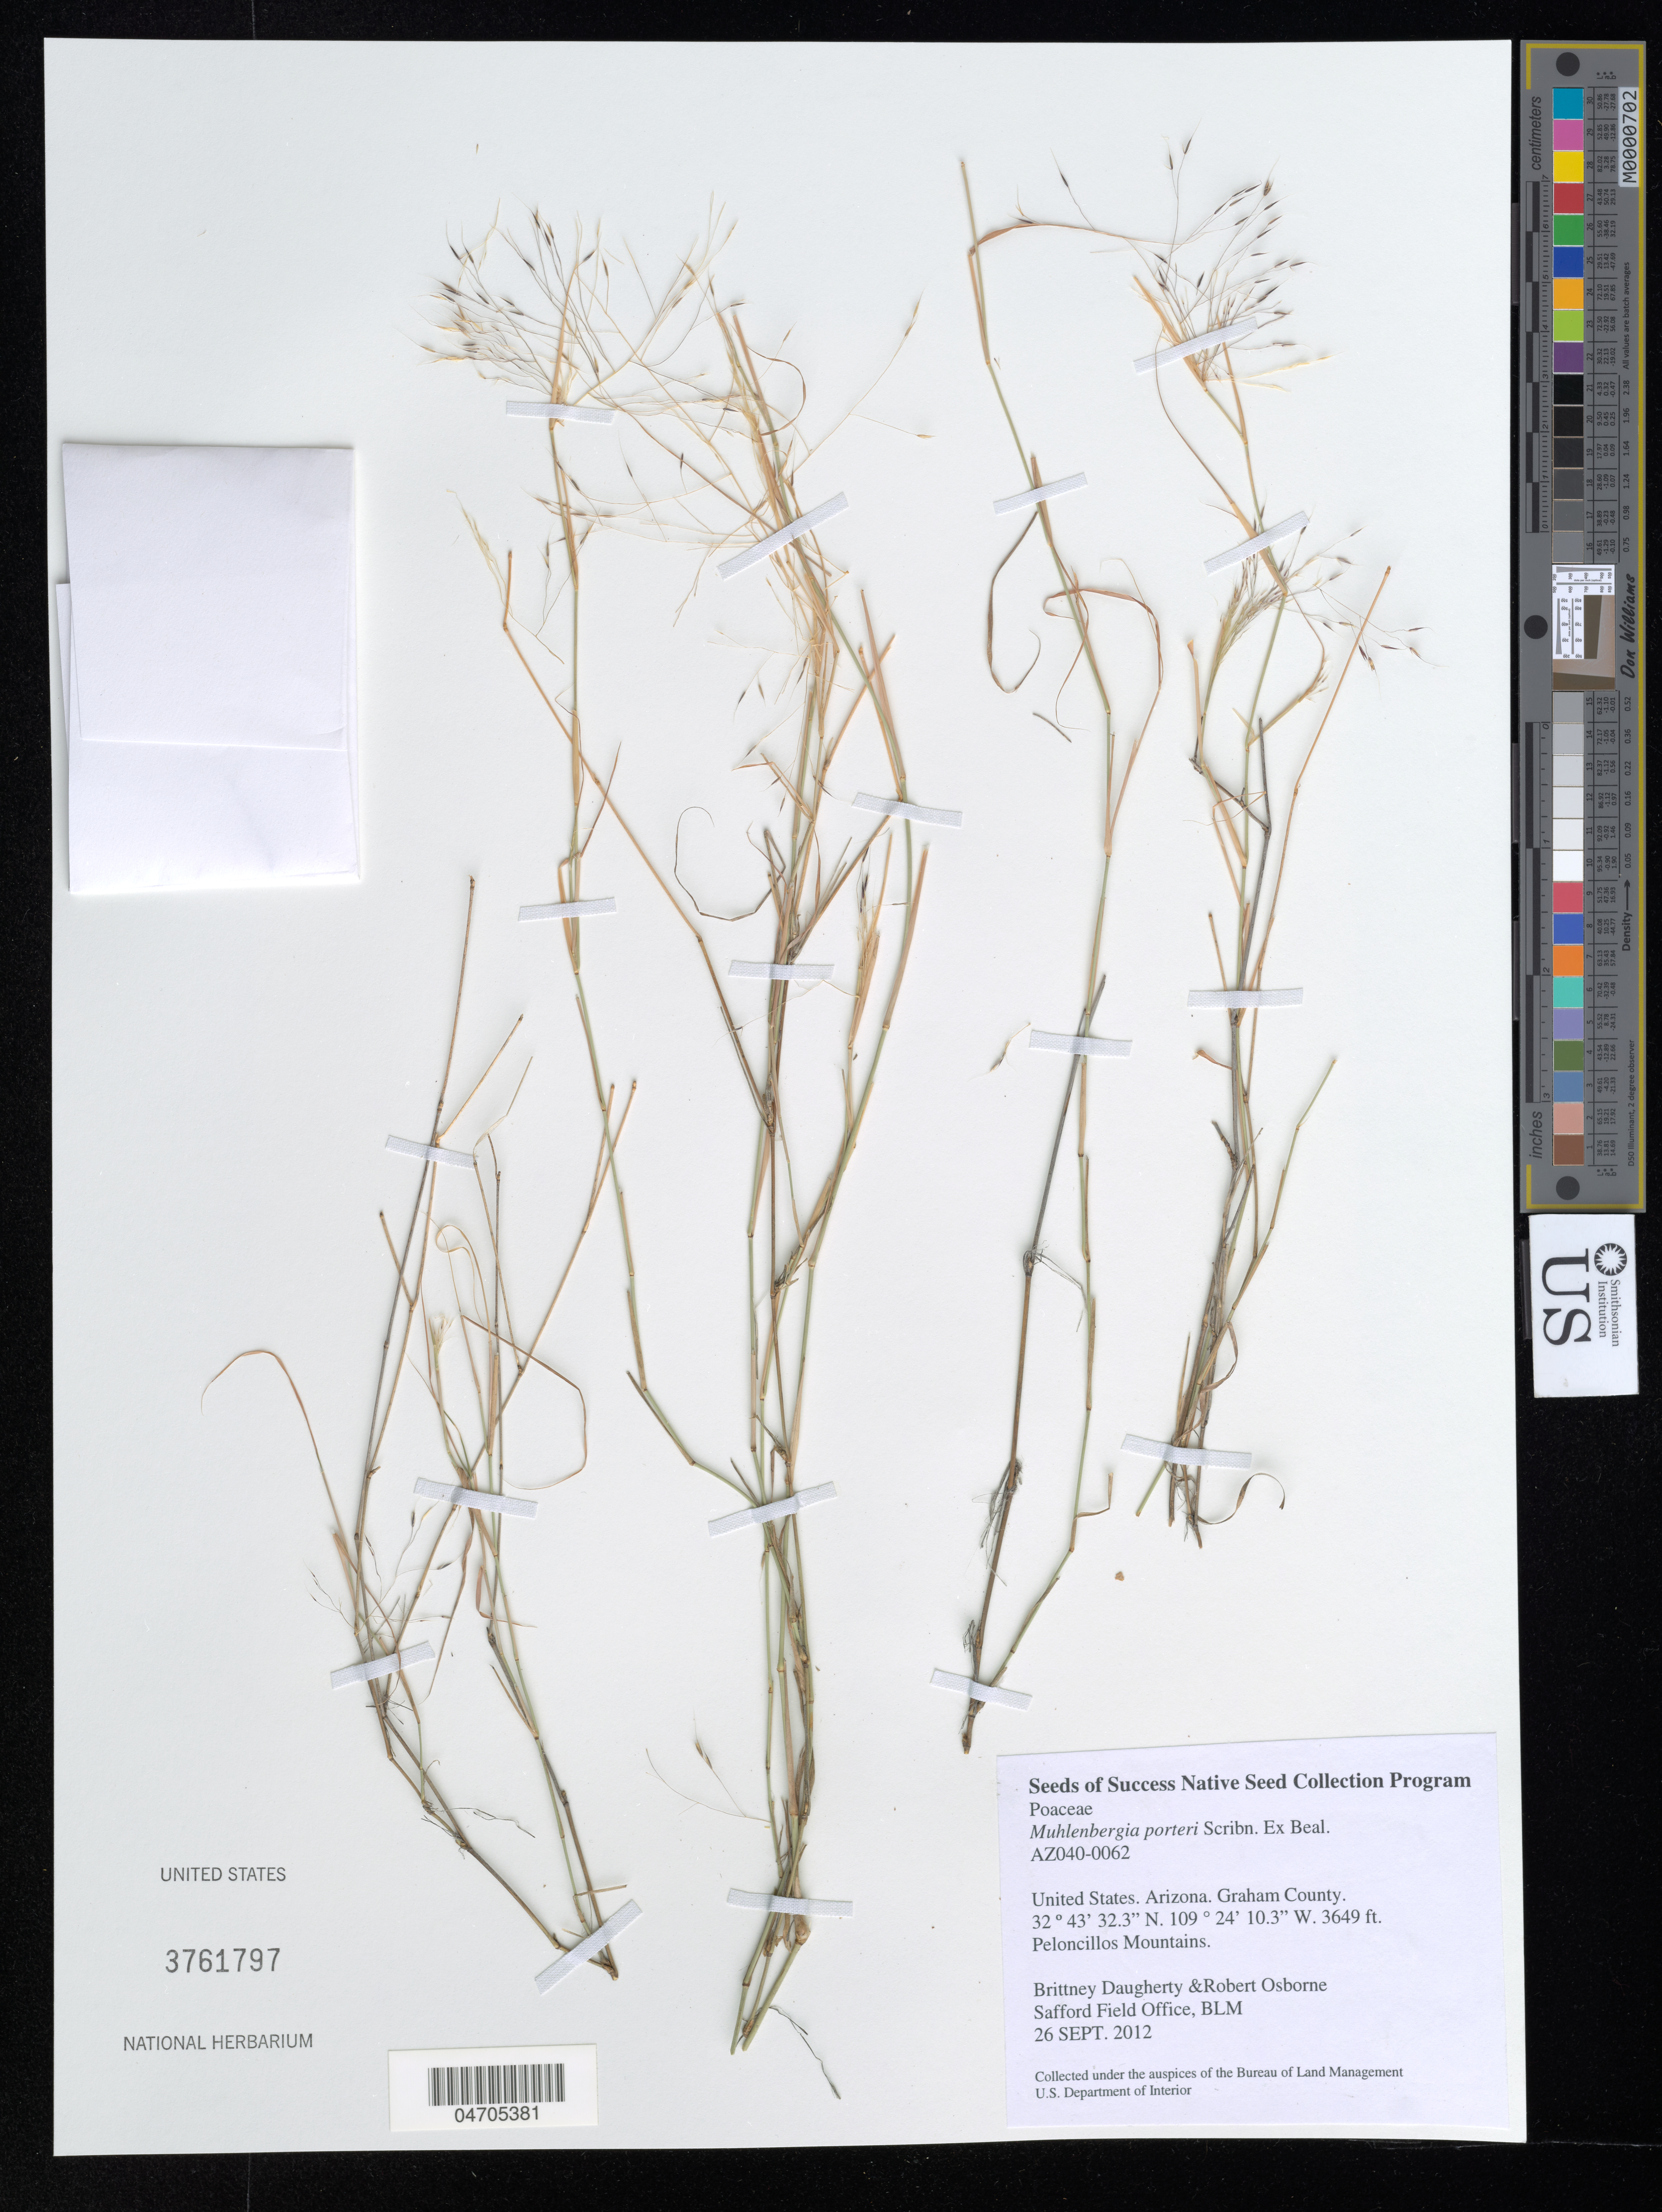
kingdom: Plantae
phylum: Tracheophyta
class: Liliopsida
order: Poales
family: Poaceae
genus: Muhlenbergia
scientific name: Muhlenbergia porteri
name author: Scribn. in W.J. Beal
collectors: B. Daugherty & R. Osborne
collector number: AZ040-0062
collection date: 2012-09-26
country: United States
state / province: Arizona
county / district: Graham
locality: Graham County. Peloncillos Mountains.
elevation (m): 1112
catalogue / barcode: US 3761797